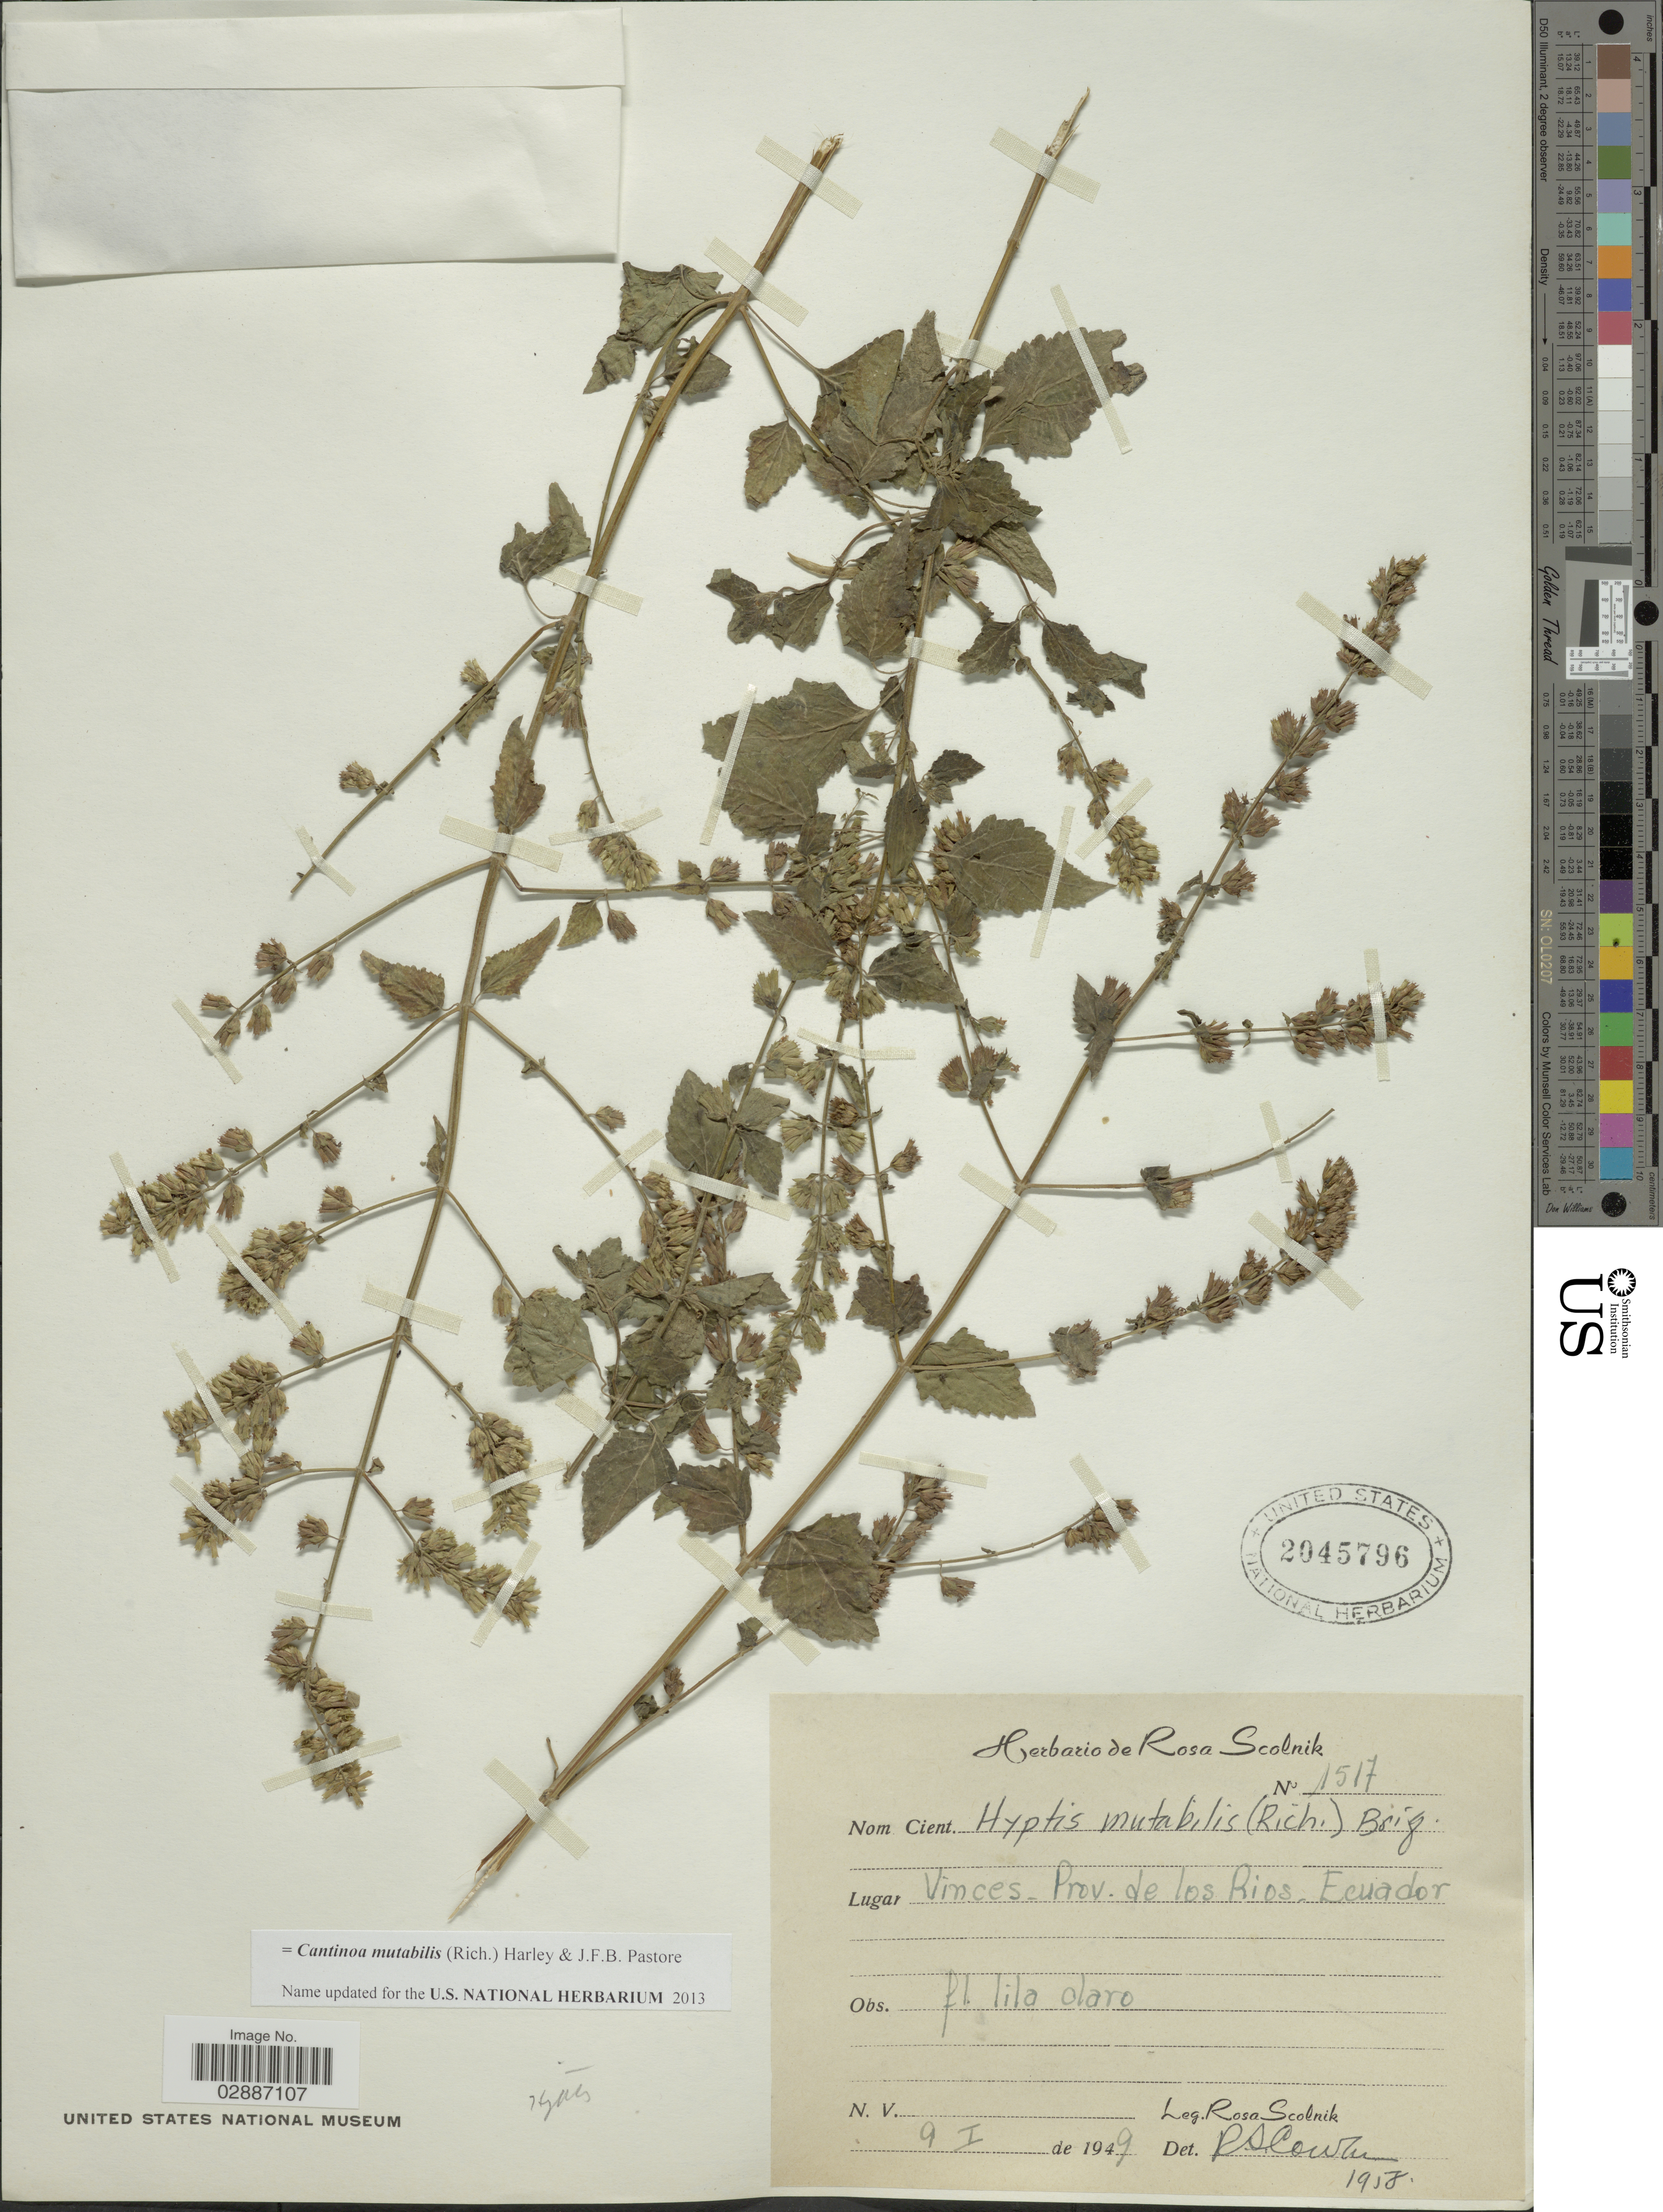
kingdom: Plantae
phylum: Tracheophyta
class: Magnoliopsida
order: Lamiales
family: Lamiaceae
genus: Cantinoa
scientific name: Cantinoa mutabilis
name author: (Epling) Harley & J.F.B. Pastore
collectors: R. Scolnik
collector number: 1517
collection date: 1949-01-09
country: Ecuador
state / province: Los Ríos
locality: Vinces. Prov. de los Rios.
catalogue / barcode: US 2045796